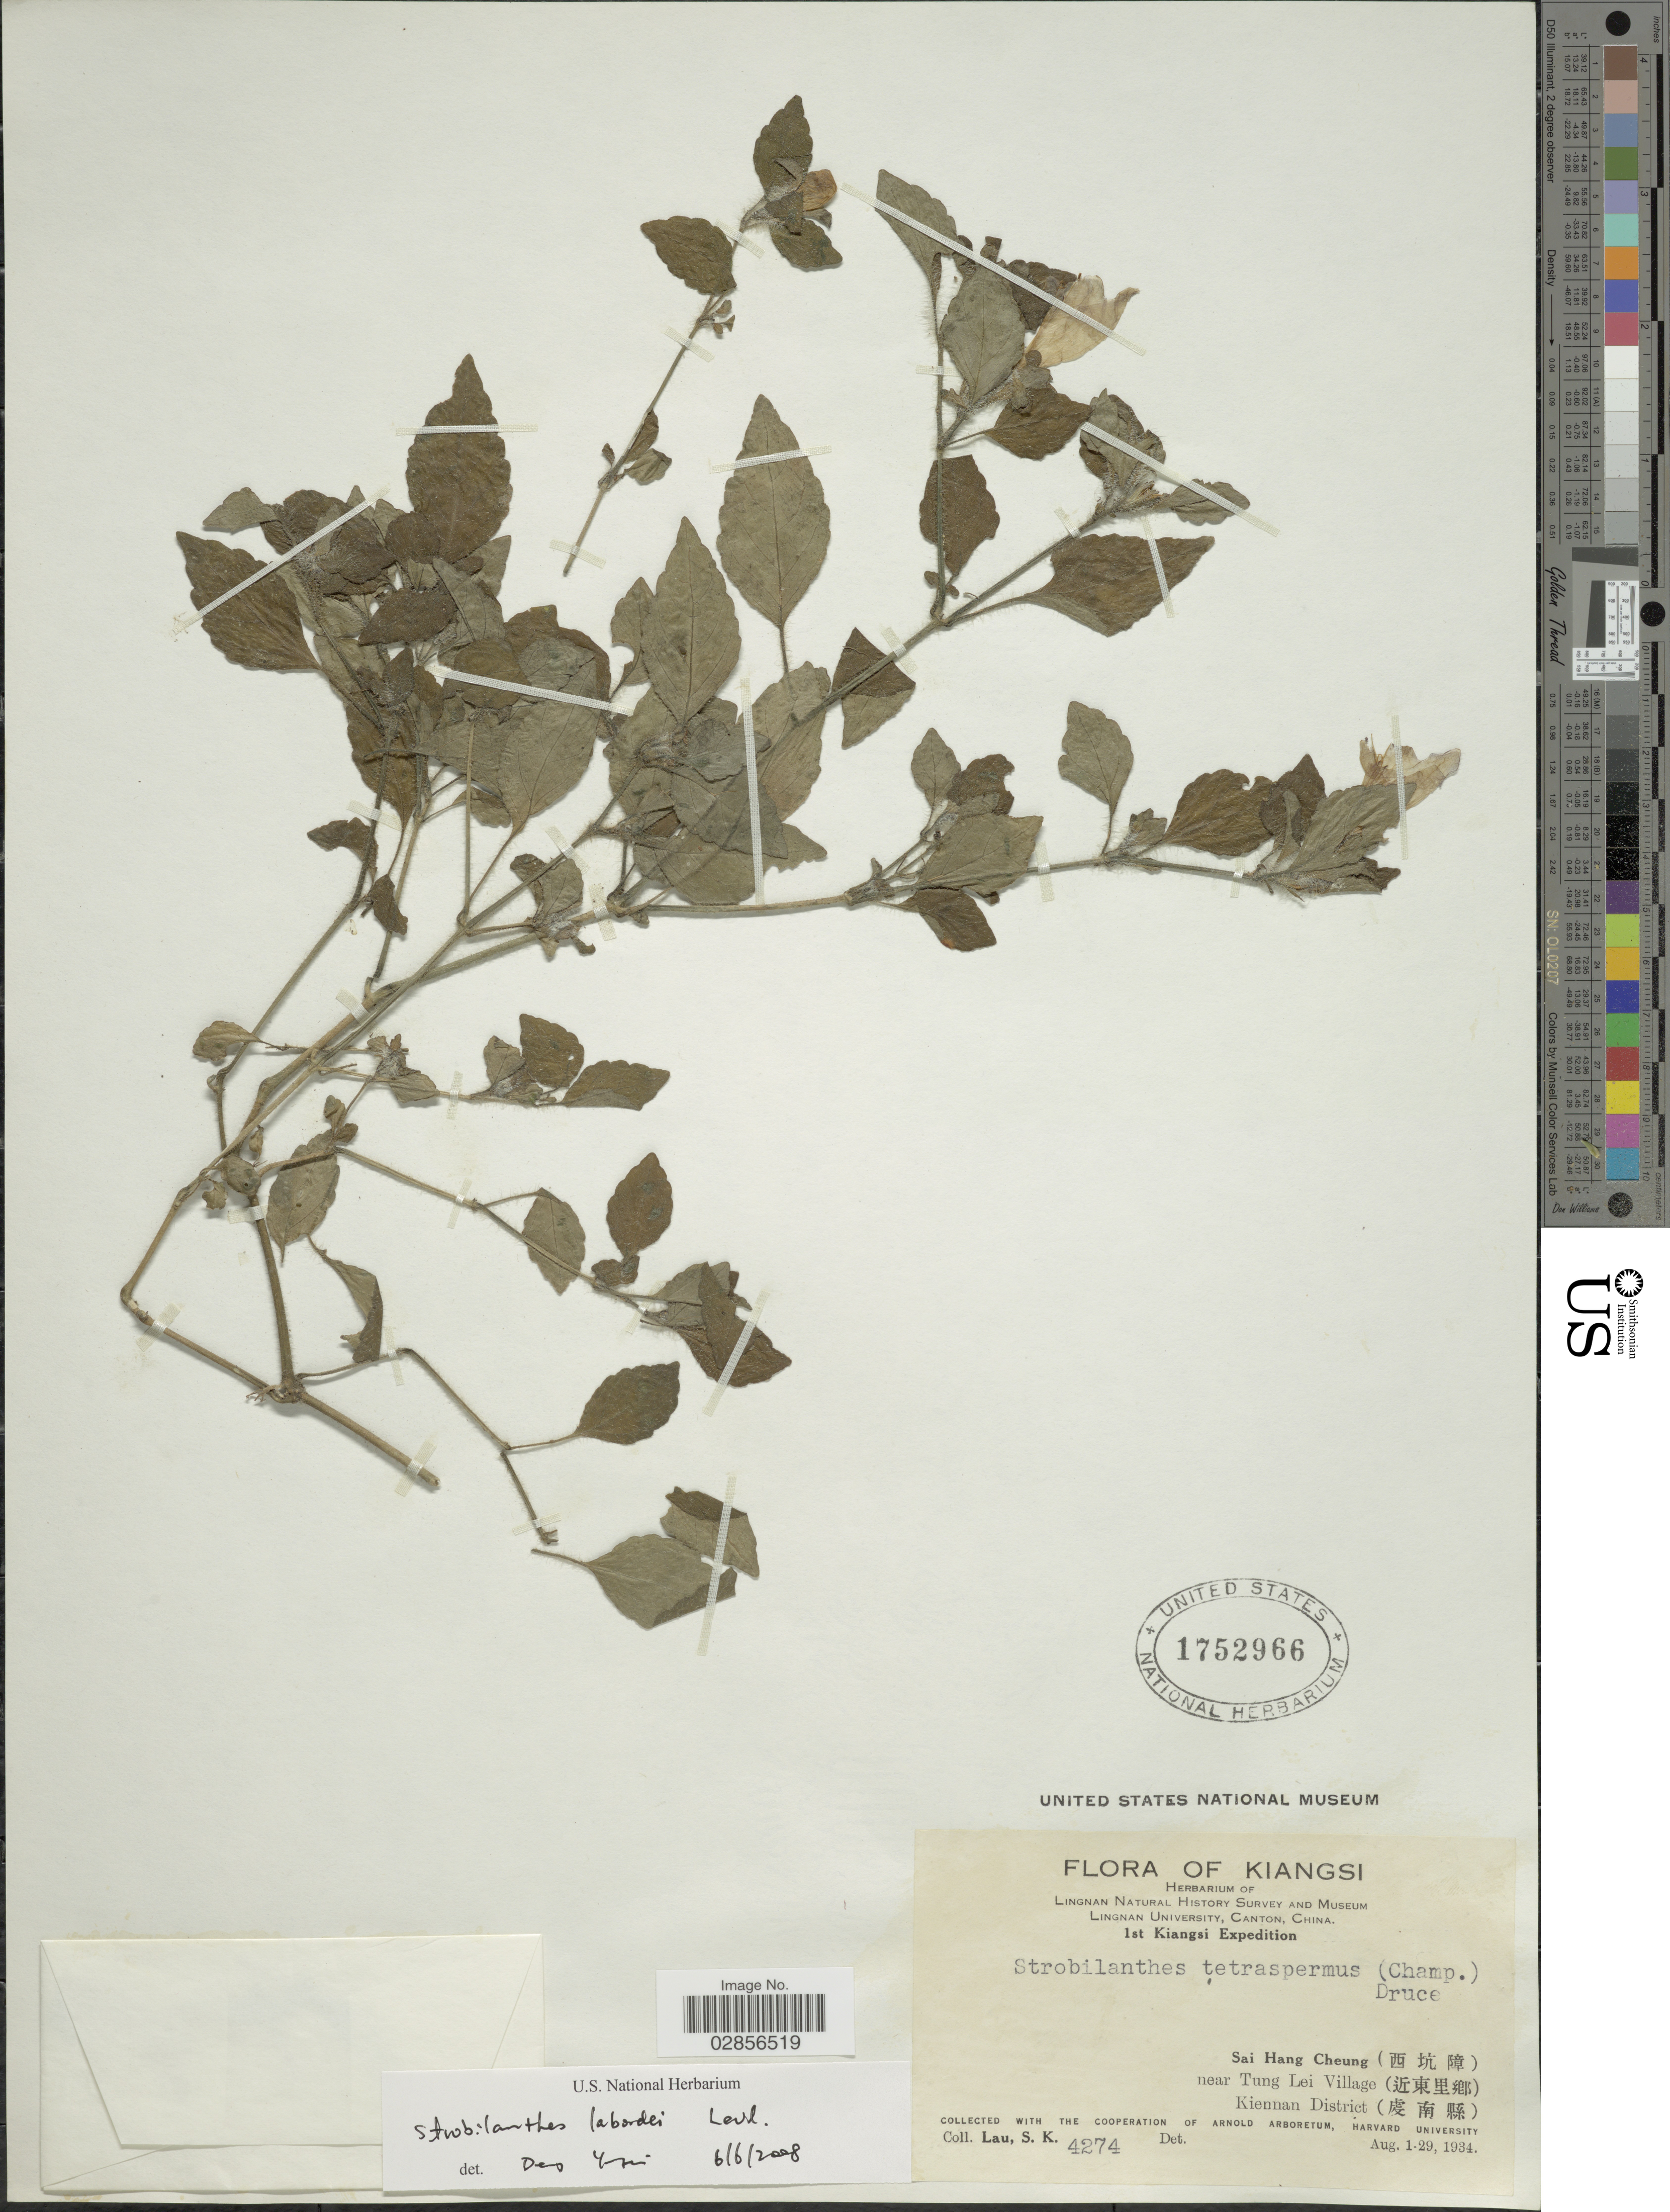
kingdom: Plantae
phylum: Tracheophyta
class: Magnoliopsida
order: Lamiales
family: Acanthaceae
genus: Strobilanthes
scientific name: Strobilanthes labordei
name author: H. Lév.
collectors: S. K. Lau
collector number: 4274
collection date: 1934-08-01/1934-08-29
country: China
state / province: Jiangxi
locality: Kiangsi. Sai Hang Cheung. Near Tung Lei Village. Kiennan District.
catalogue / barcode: US 1752966